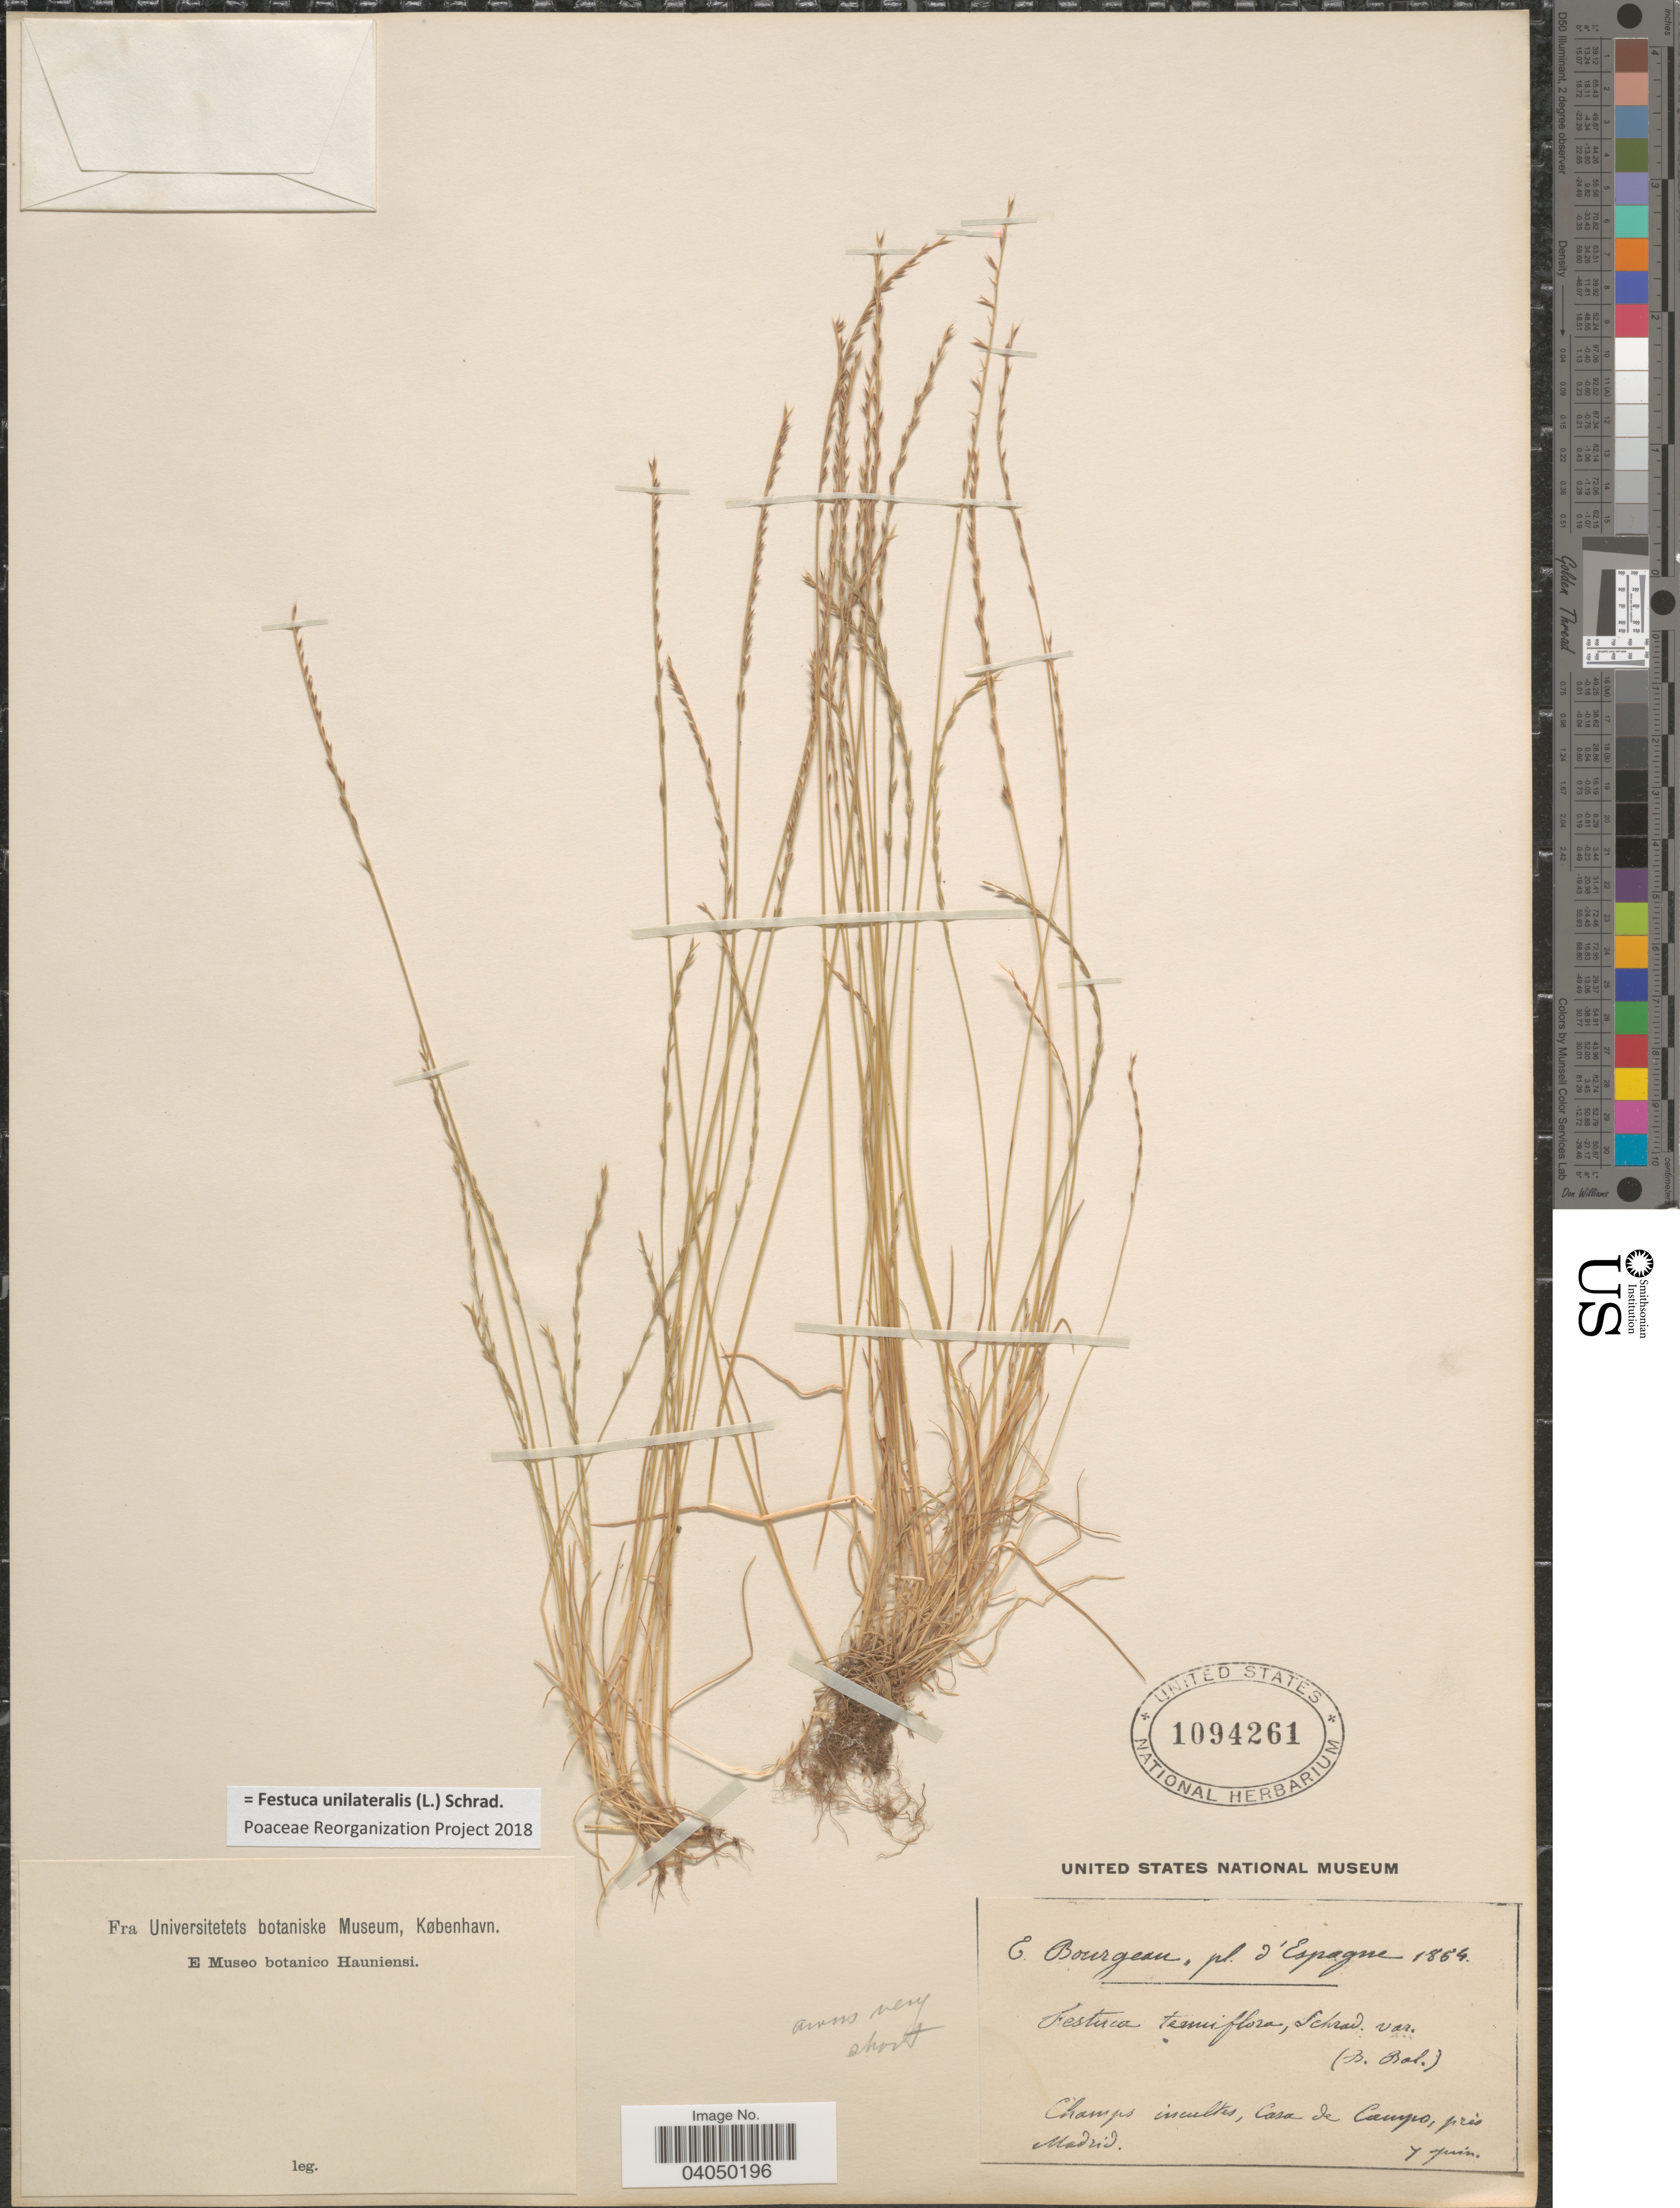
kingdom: Plantae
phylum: Tracheophyta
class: Liliopsida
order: Poales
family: Poaceae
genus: Festuca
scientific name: Festuca unilateralis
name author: Schrad.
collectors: E. Bourgeau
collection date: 1864-06-07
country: Spain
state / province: Madrid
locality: D'Espagne. Champs incultes, Casa de Campo, près Madrid.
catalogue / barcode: US 1094261